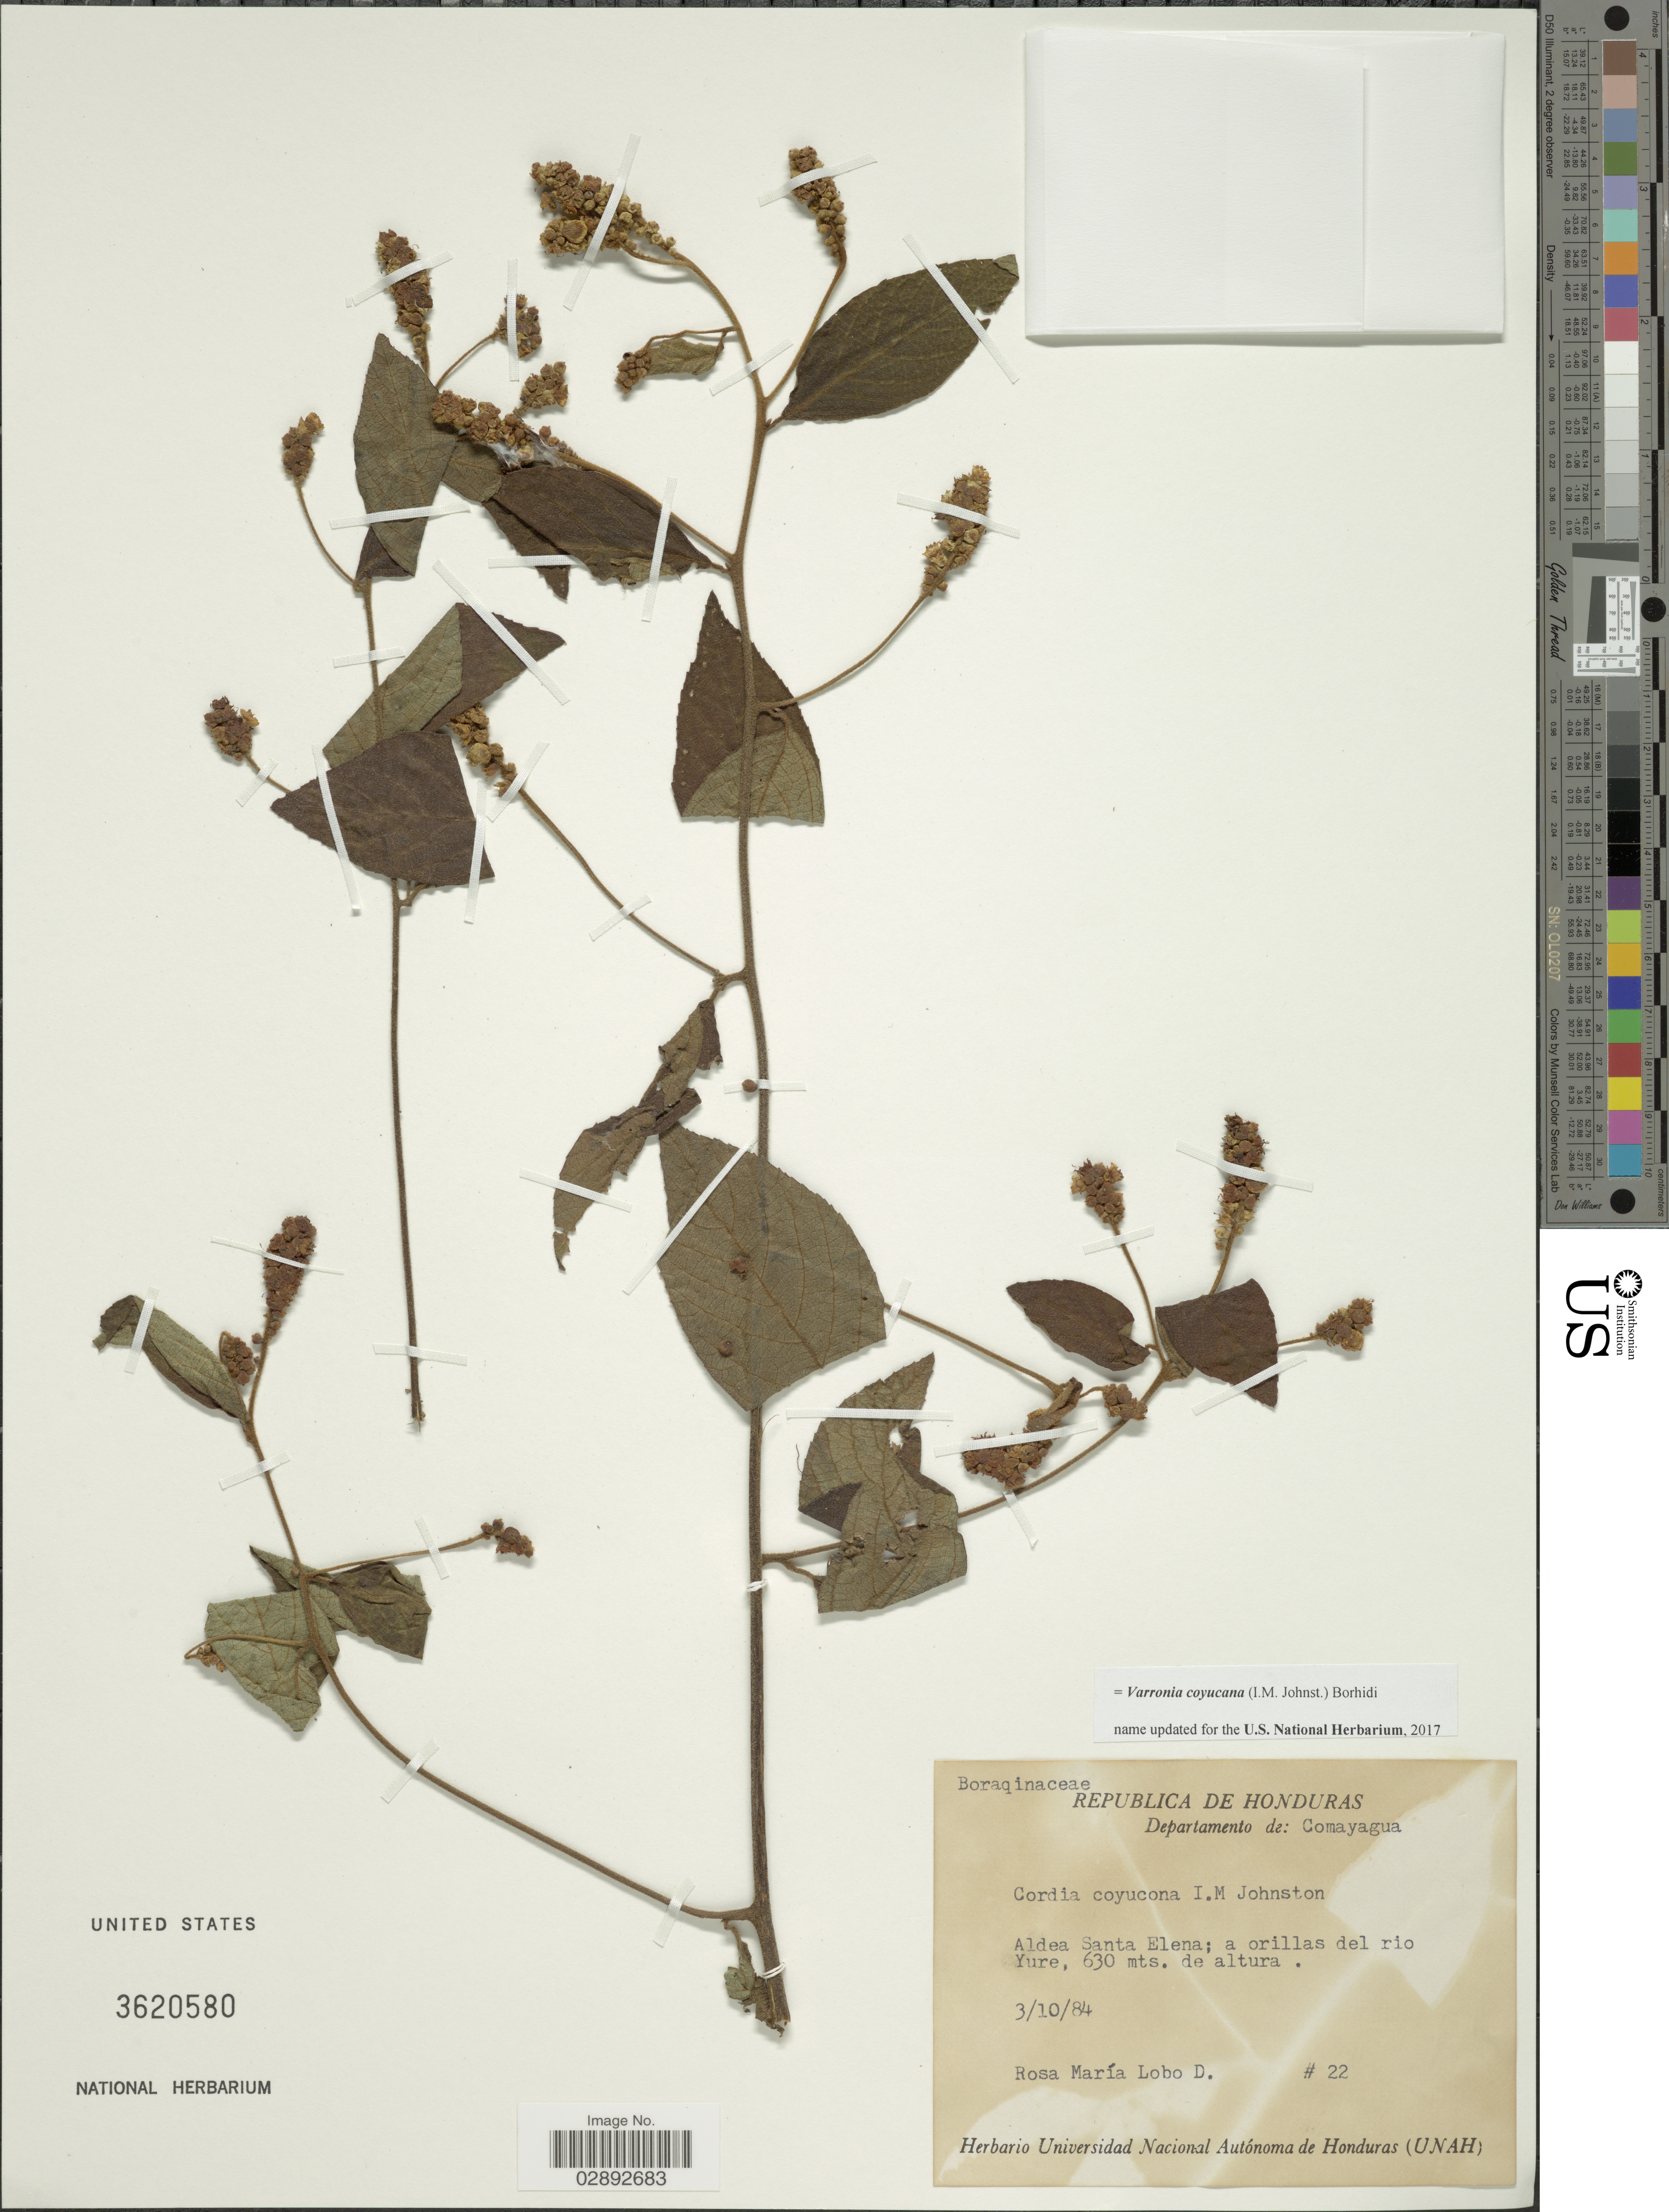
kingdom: Plantae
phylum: Tracheophyta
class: Magnoliopsida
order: Boraginales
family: Cordiaceae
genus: Varronia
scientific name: Varronia coyucana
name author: (I.M. Johnst.) Borhidi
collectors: R. Lobo D.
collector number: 22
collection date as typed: Transcribed d/m/y: 3/10/84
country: Honduras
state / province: Comayagua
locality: Departamento de: Comayagua. Aldea Santa Elena; a orillas del rio Yure.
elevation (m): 630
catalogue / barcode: US 3620580